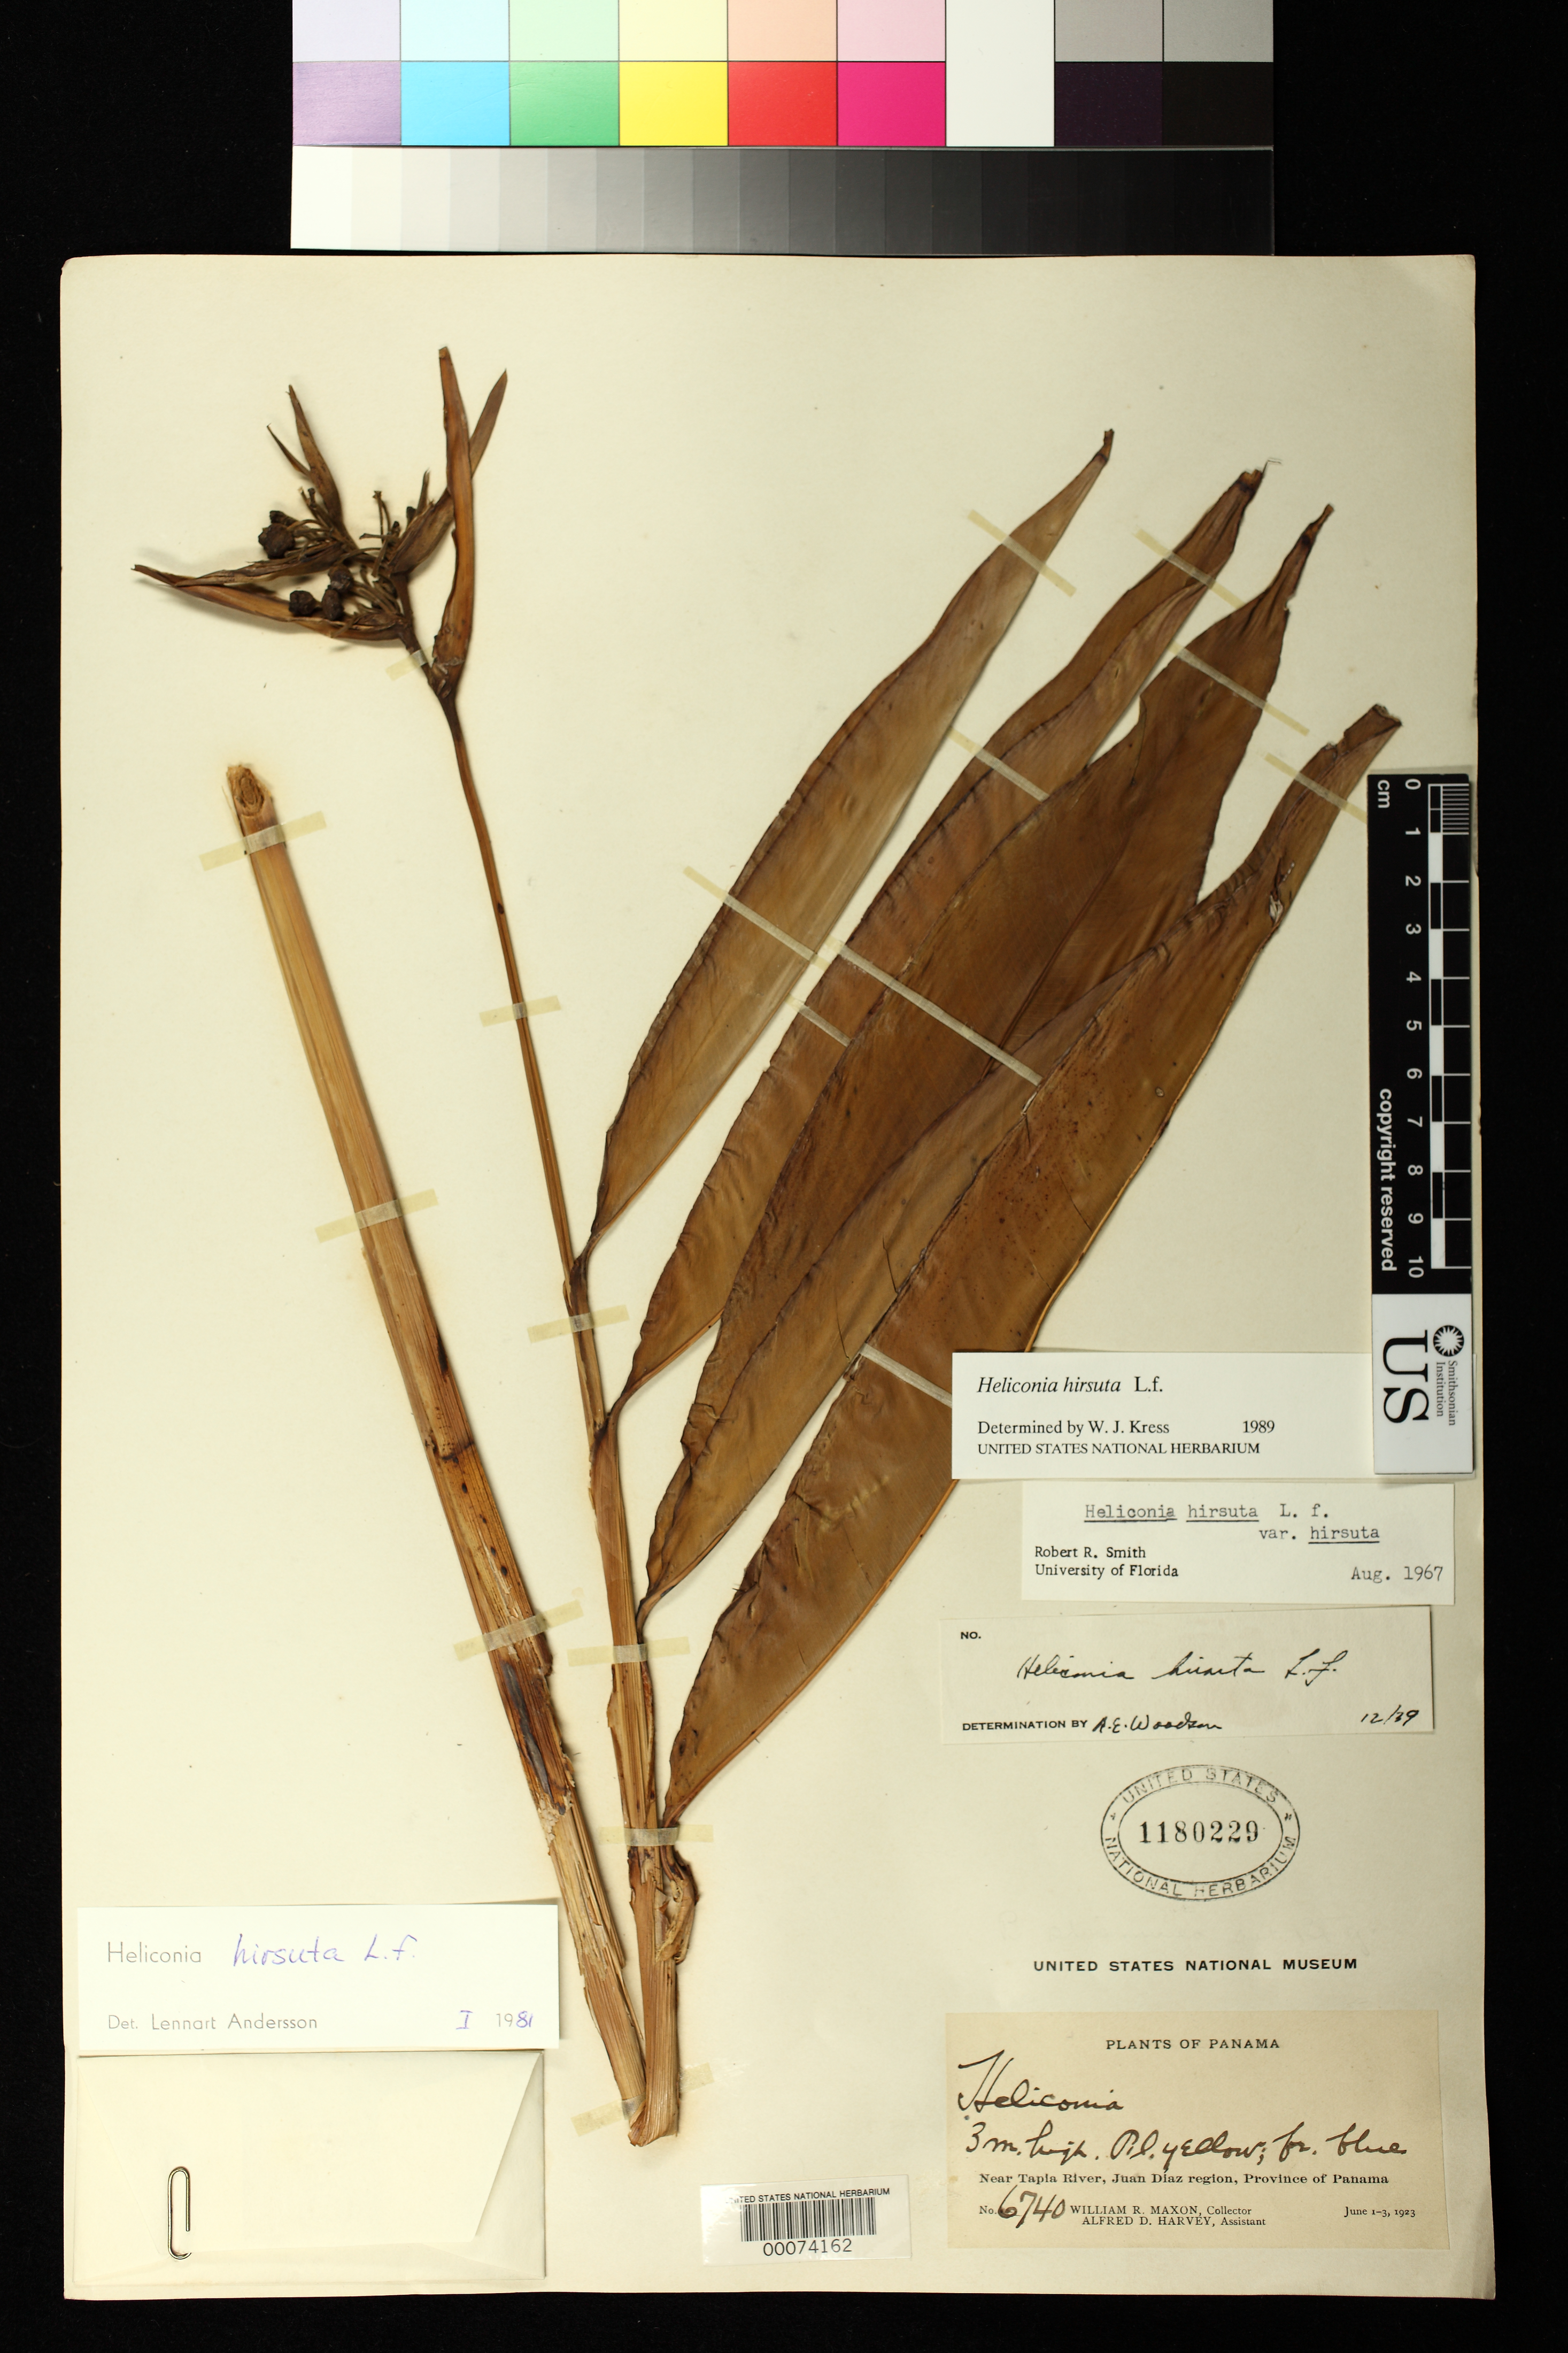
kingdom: Plantae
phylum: Tracheophyta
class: Liliopsida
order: Zingiberales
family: Heliconiaceae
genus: Heliconia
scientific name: Heliconia hirsuta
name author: L. f.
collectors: W. R. Maxon & A. R. Harvey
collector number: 6740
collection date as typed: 01 Jun 1923 to 03 Jun 1923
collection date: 1923-06-01/1923-06-03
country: Panama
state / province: Panamá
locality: Near Tapia River, Juan Diaz region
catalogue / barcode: US 1180229